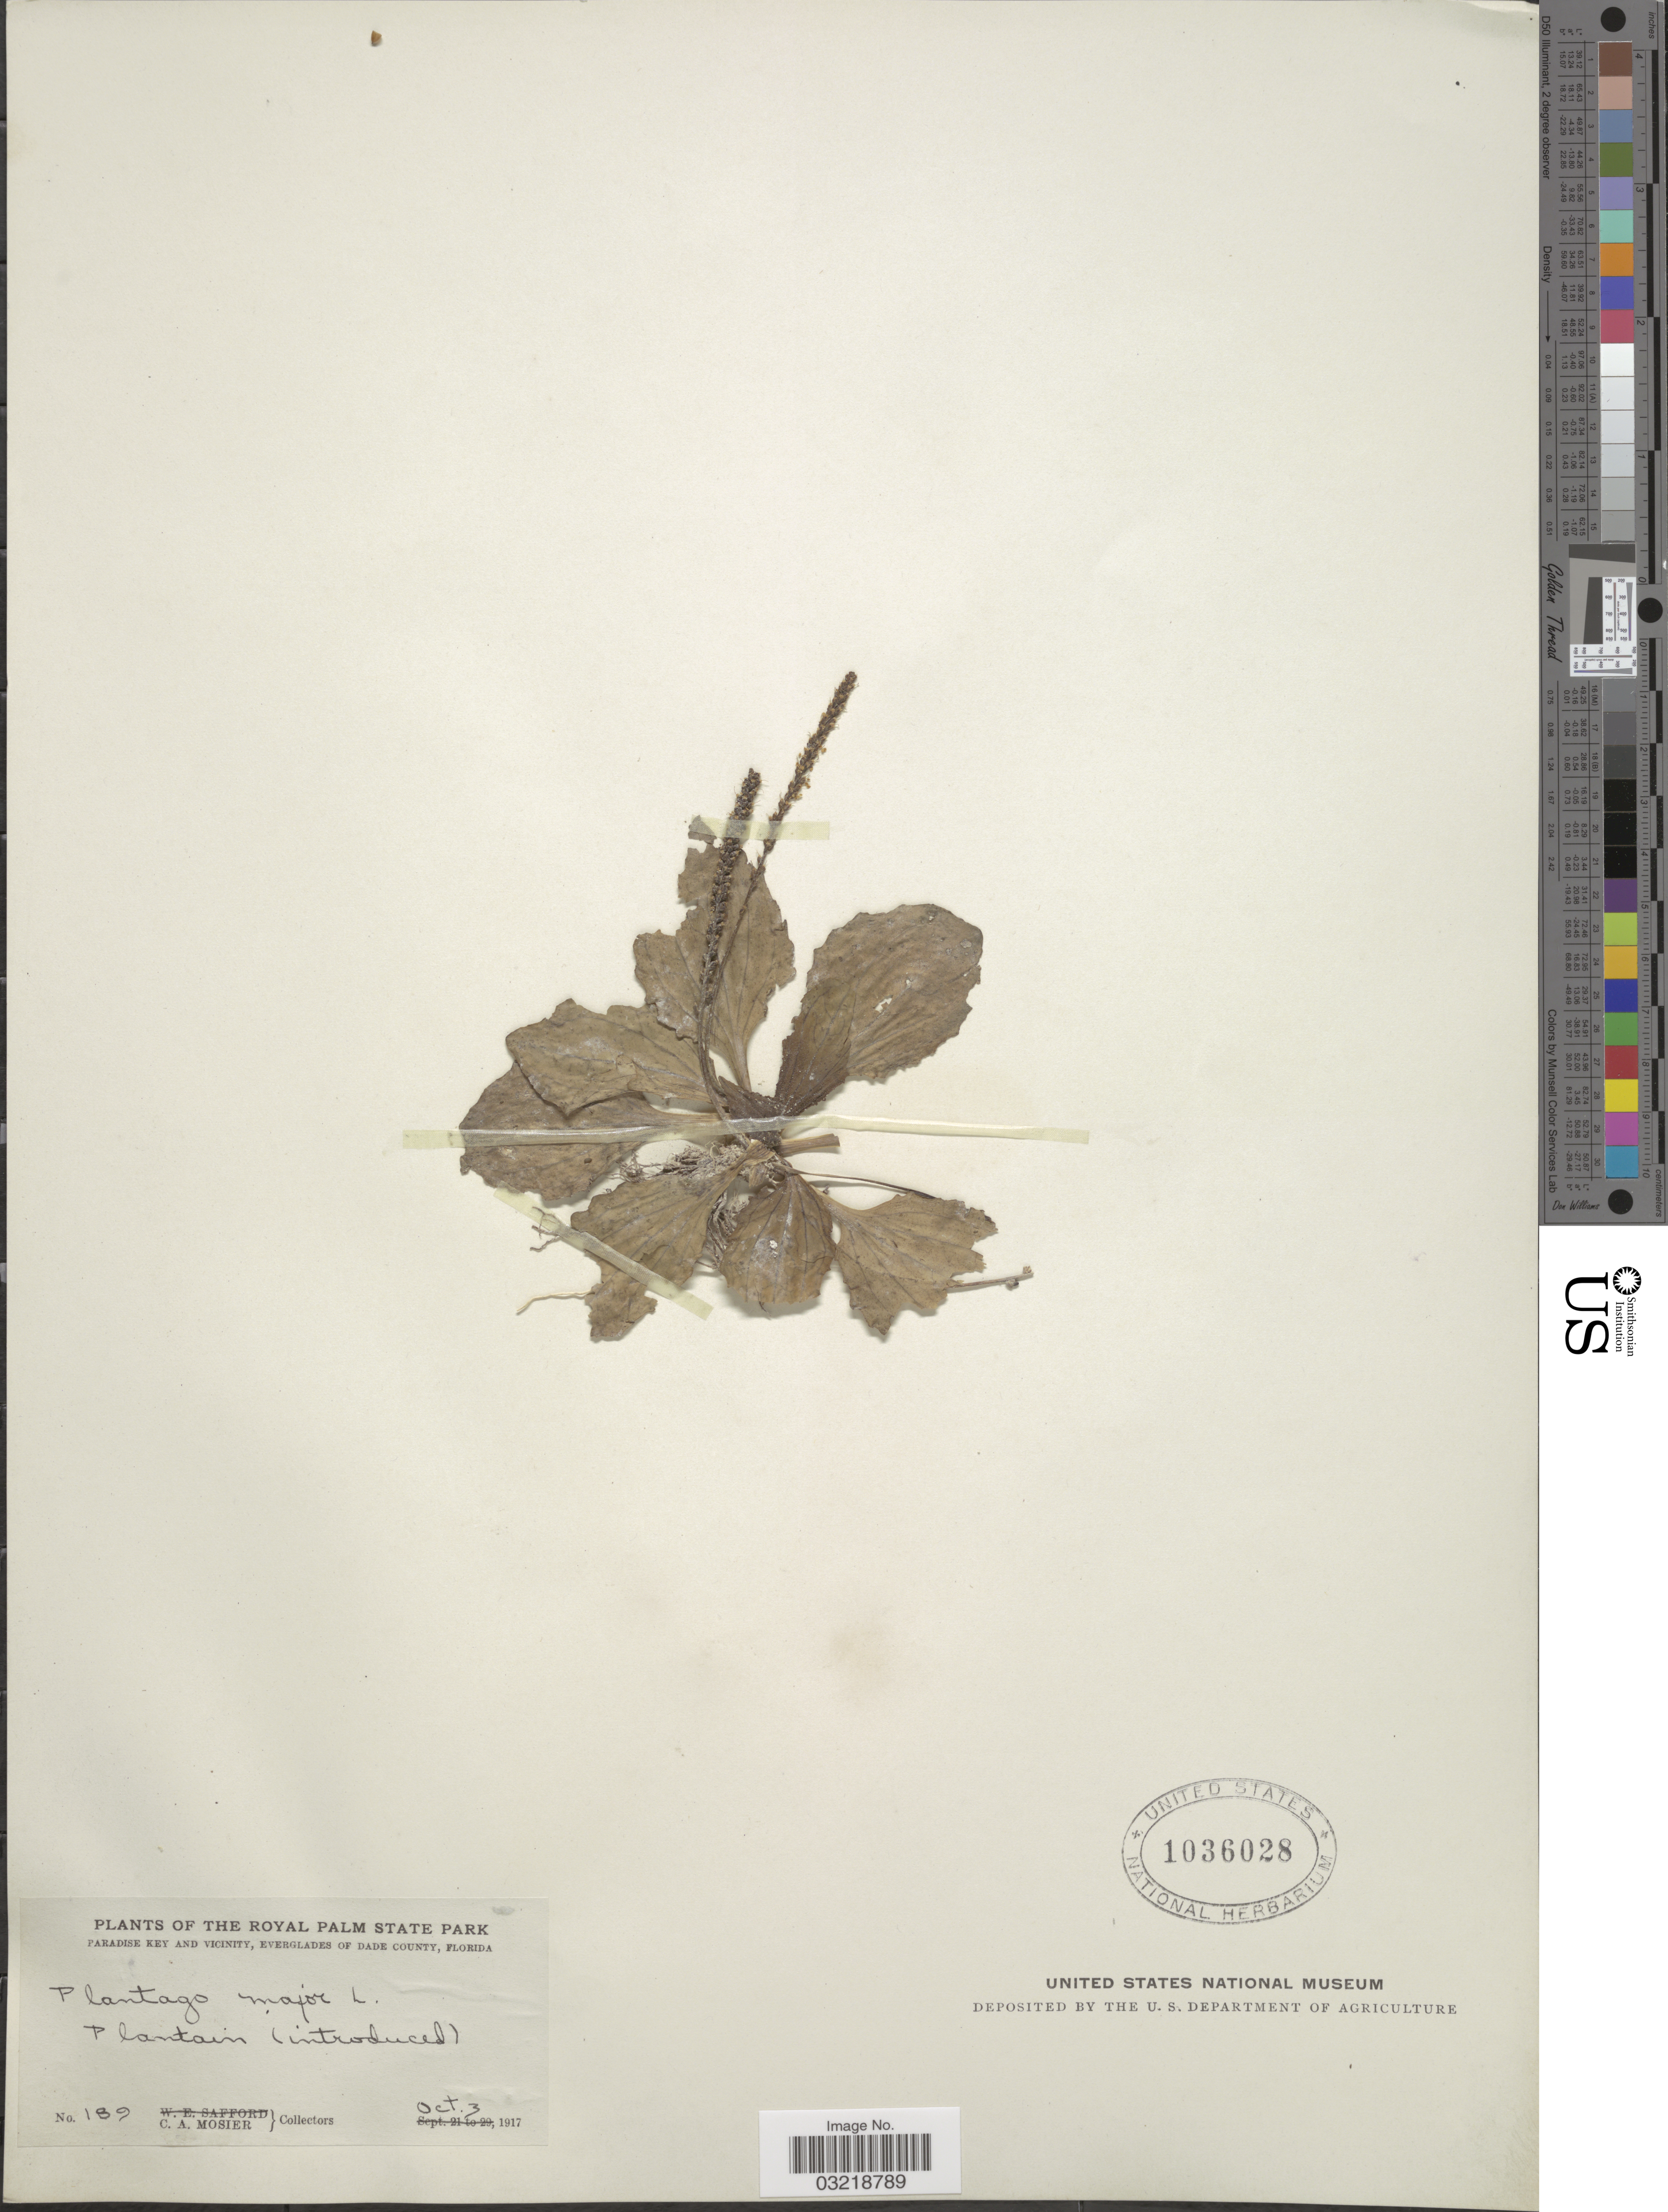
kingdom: Plantae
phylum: Tracheophyta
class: Magnoliopsida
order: Lamiales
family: Plantaginaceae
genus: Plantago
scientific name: Plantago major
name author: L.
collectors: C. A. Mosier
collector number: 189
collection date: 1917-10-03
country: United States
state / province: Florida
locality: The Royal Palm State Park. Paradise Key and vicinity, Everglades of Dade County.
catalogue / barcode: US 1036028